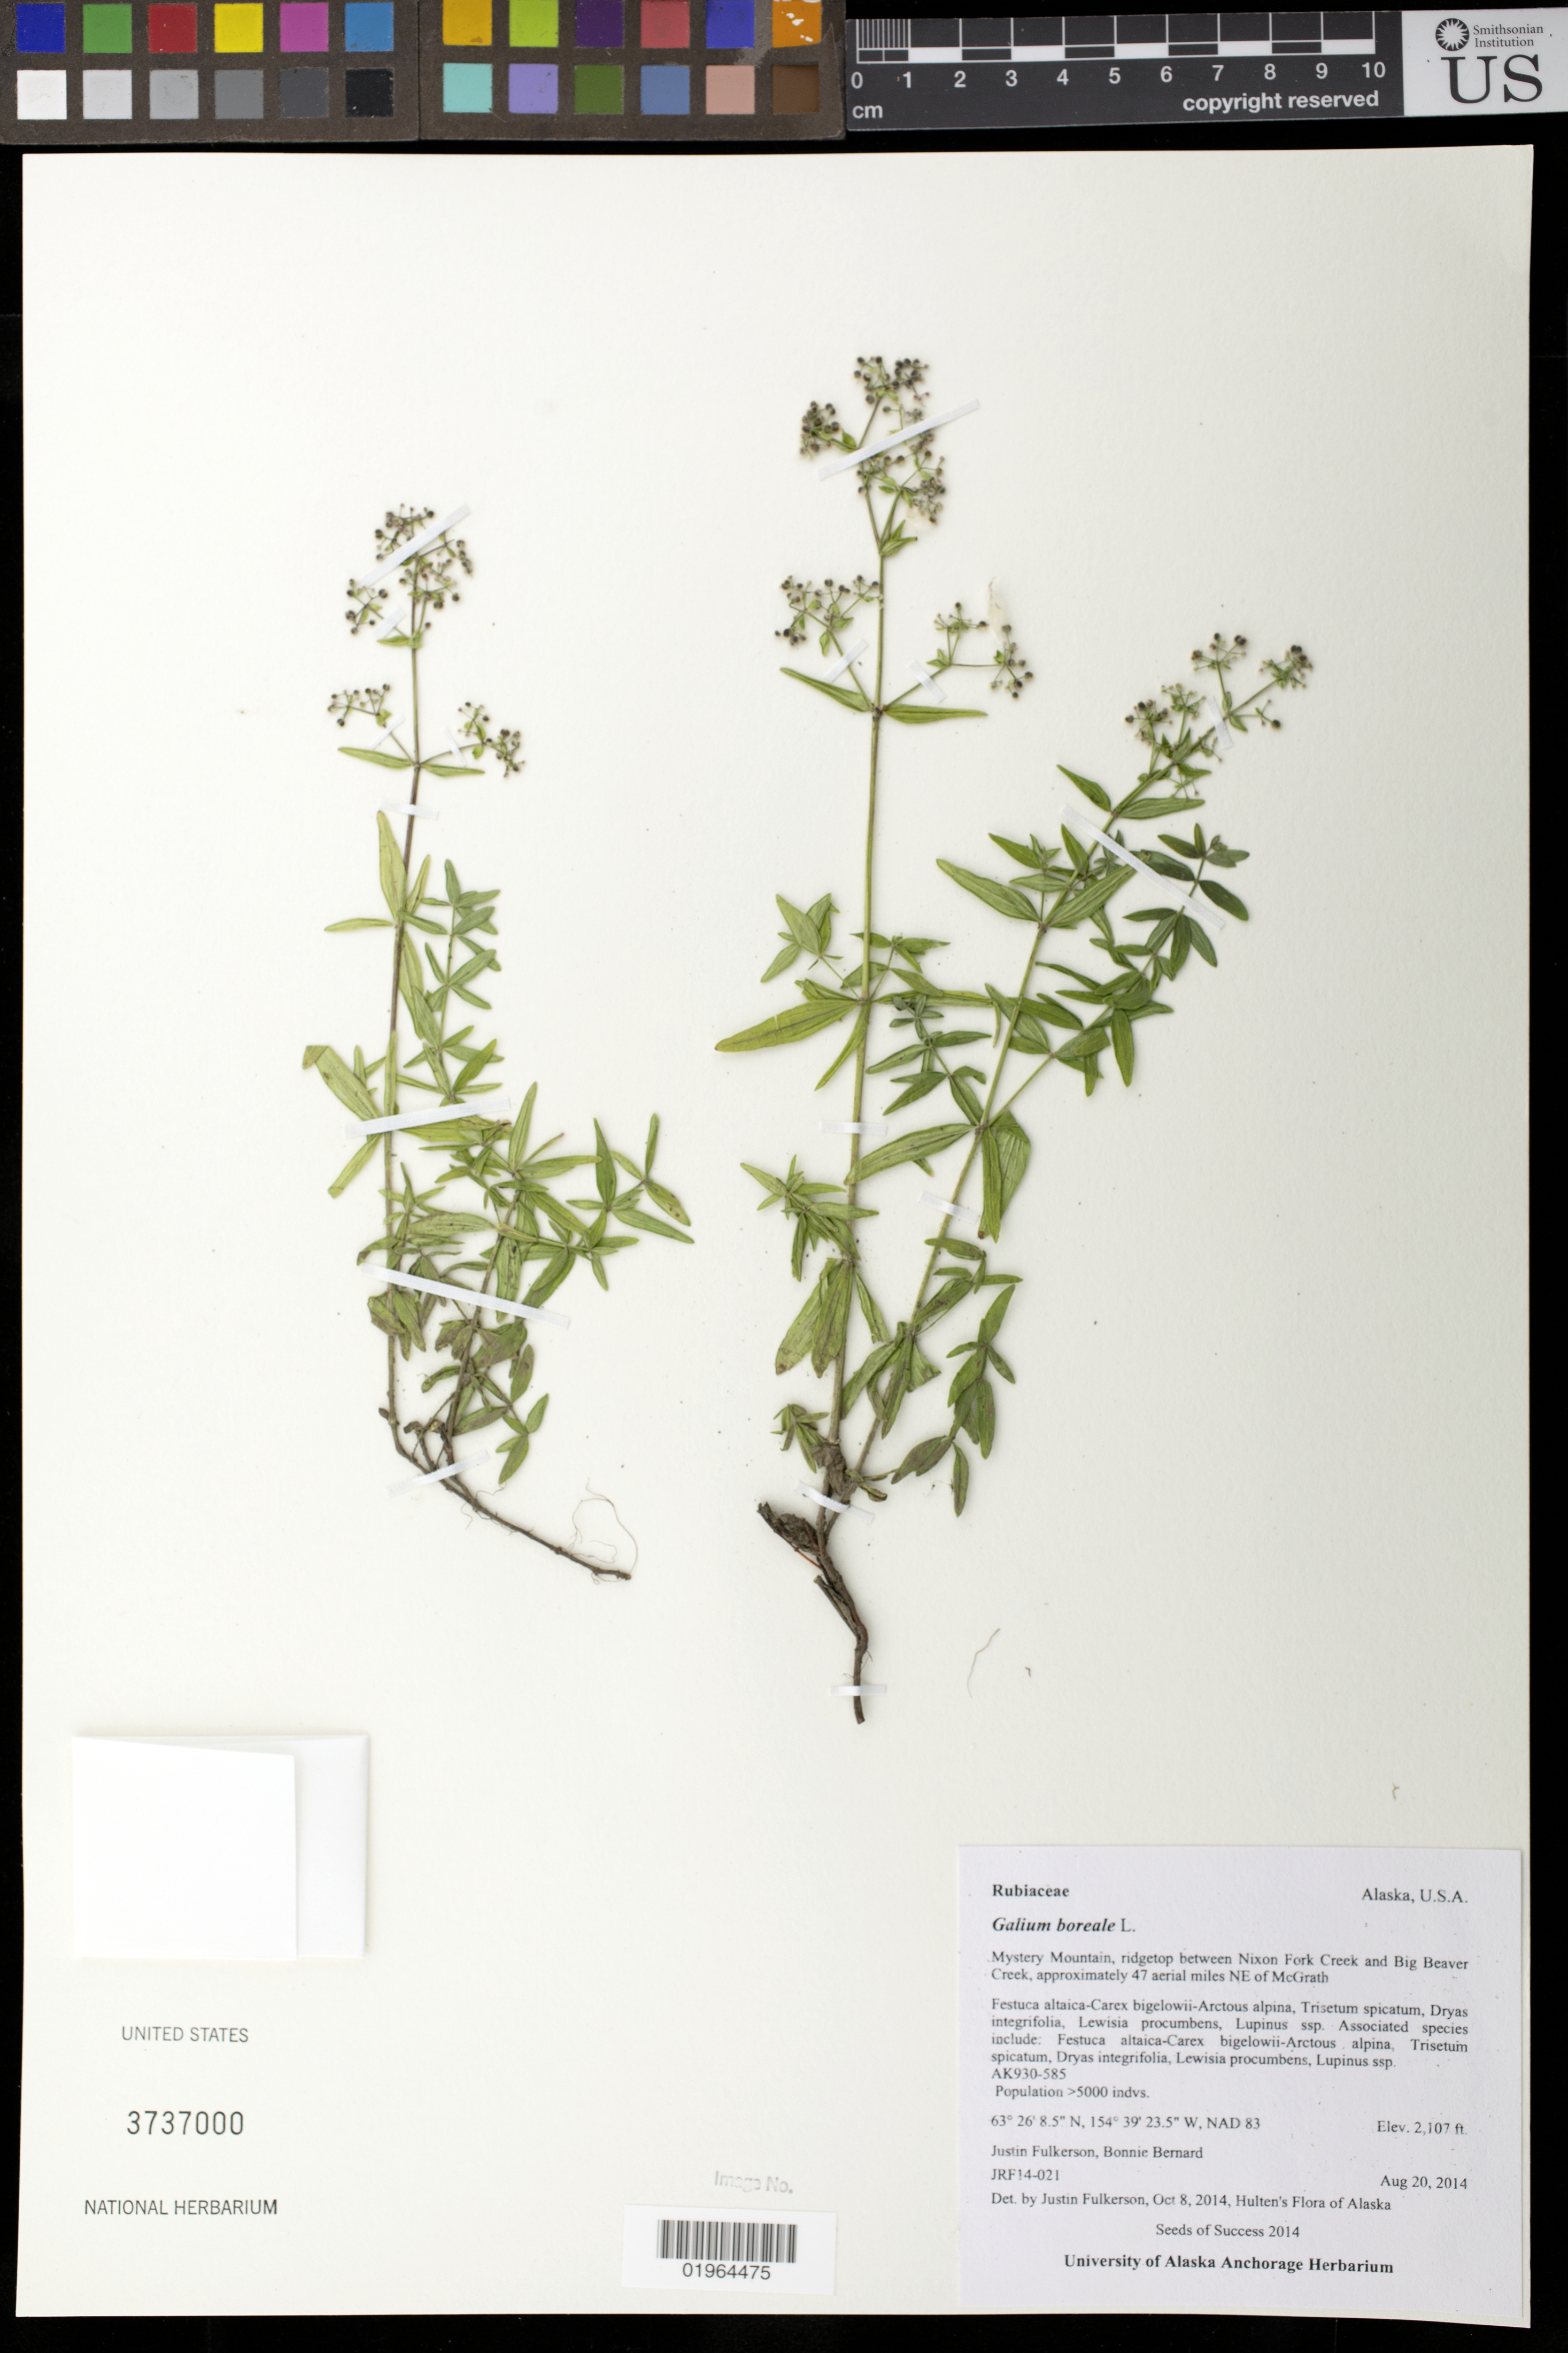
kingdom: Plantae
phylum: Tracheophyta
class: Magnoliopsida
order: Gentianales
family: Rubiaceae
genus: Galium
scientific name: Galium boreale L.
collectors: J. Fulkerson & B. Bernard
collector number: JRF14-021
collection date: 2014-08-20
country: United States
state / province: Alaska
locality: Mystery Mountain, ridgetop between Nixon Fork Creek and Big Beaver Creek, 47 aerial miles NE of McGrath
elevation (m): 642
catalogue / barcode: US 3737000